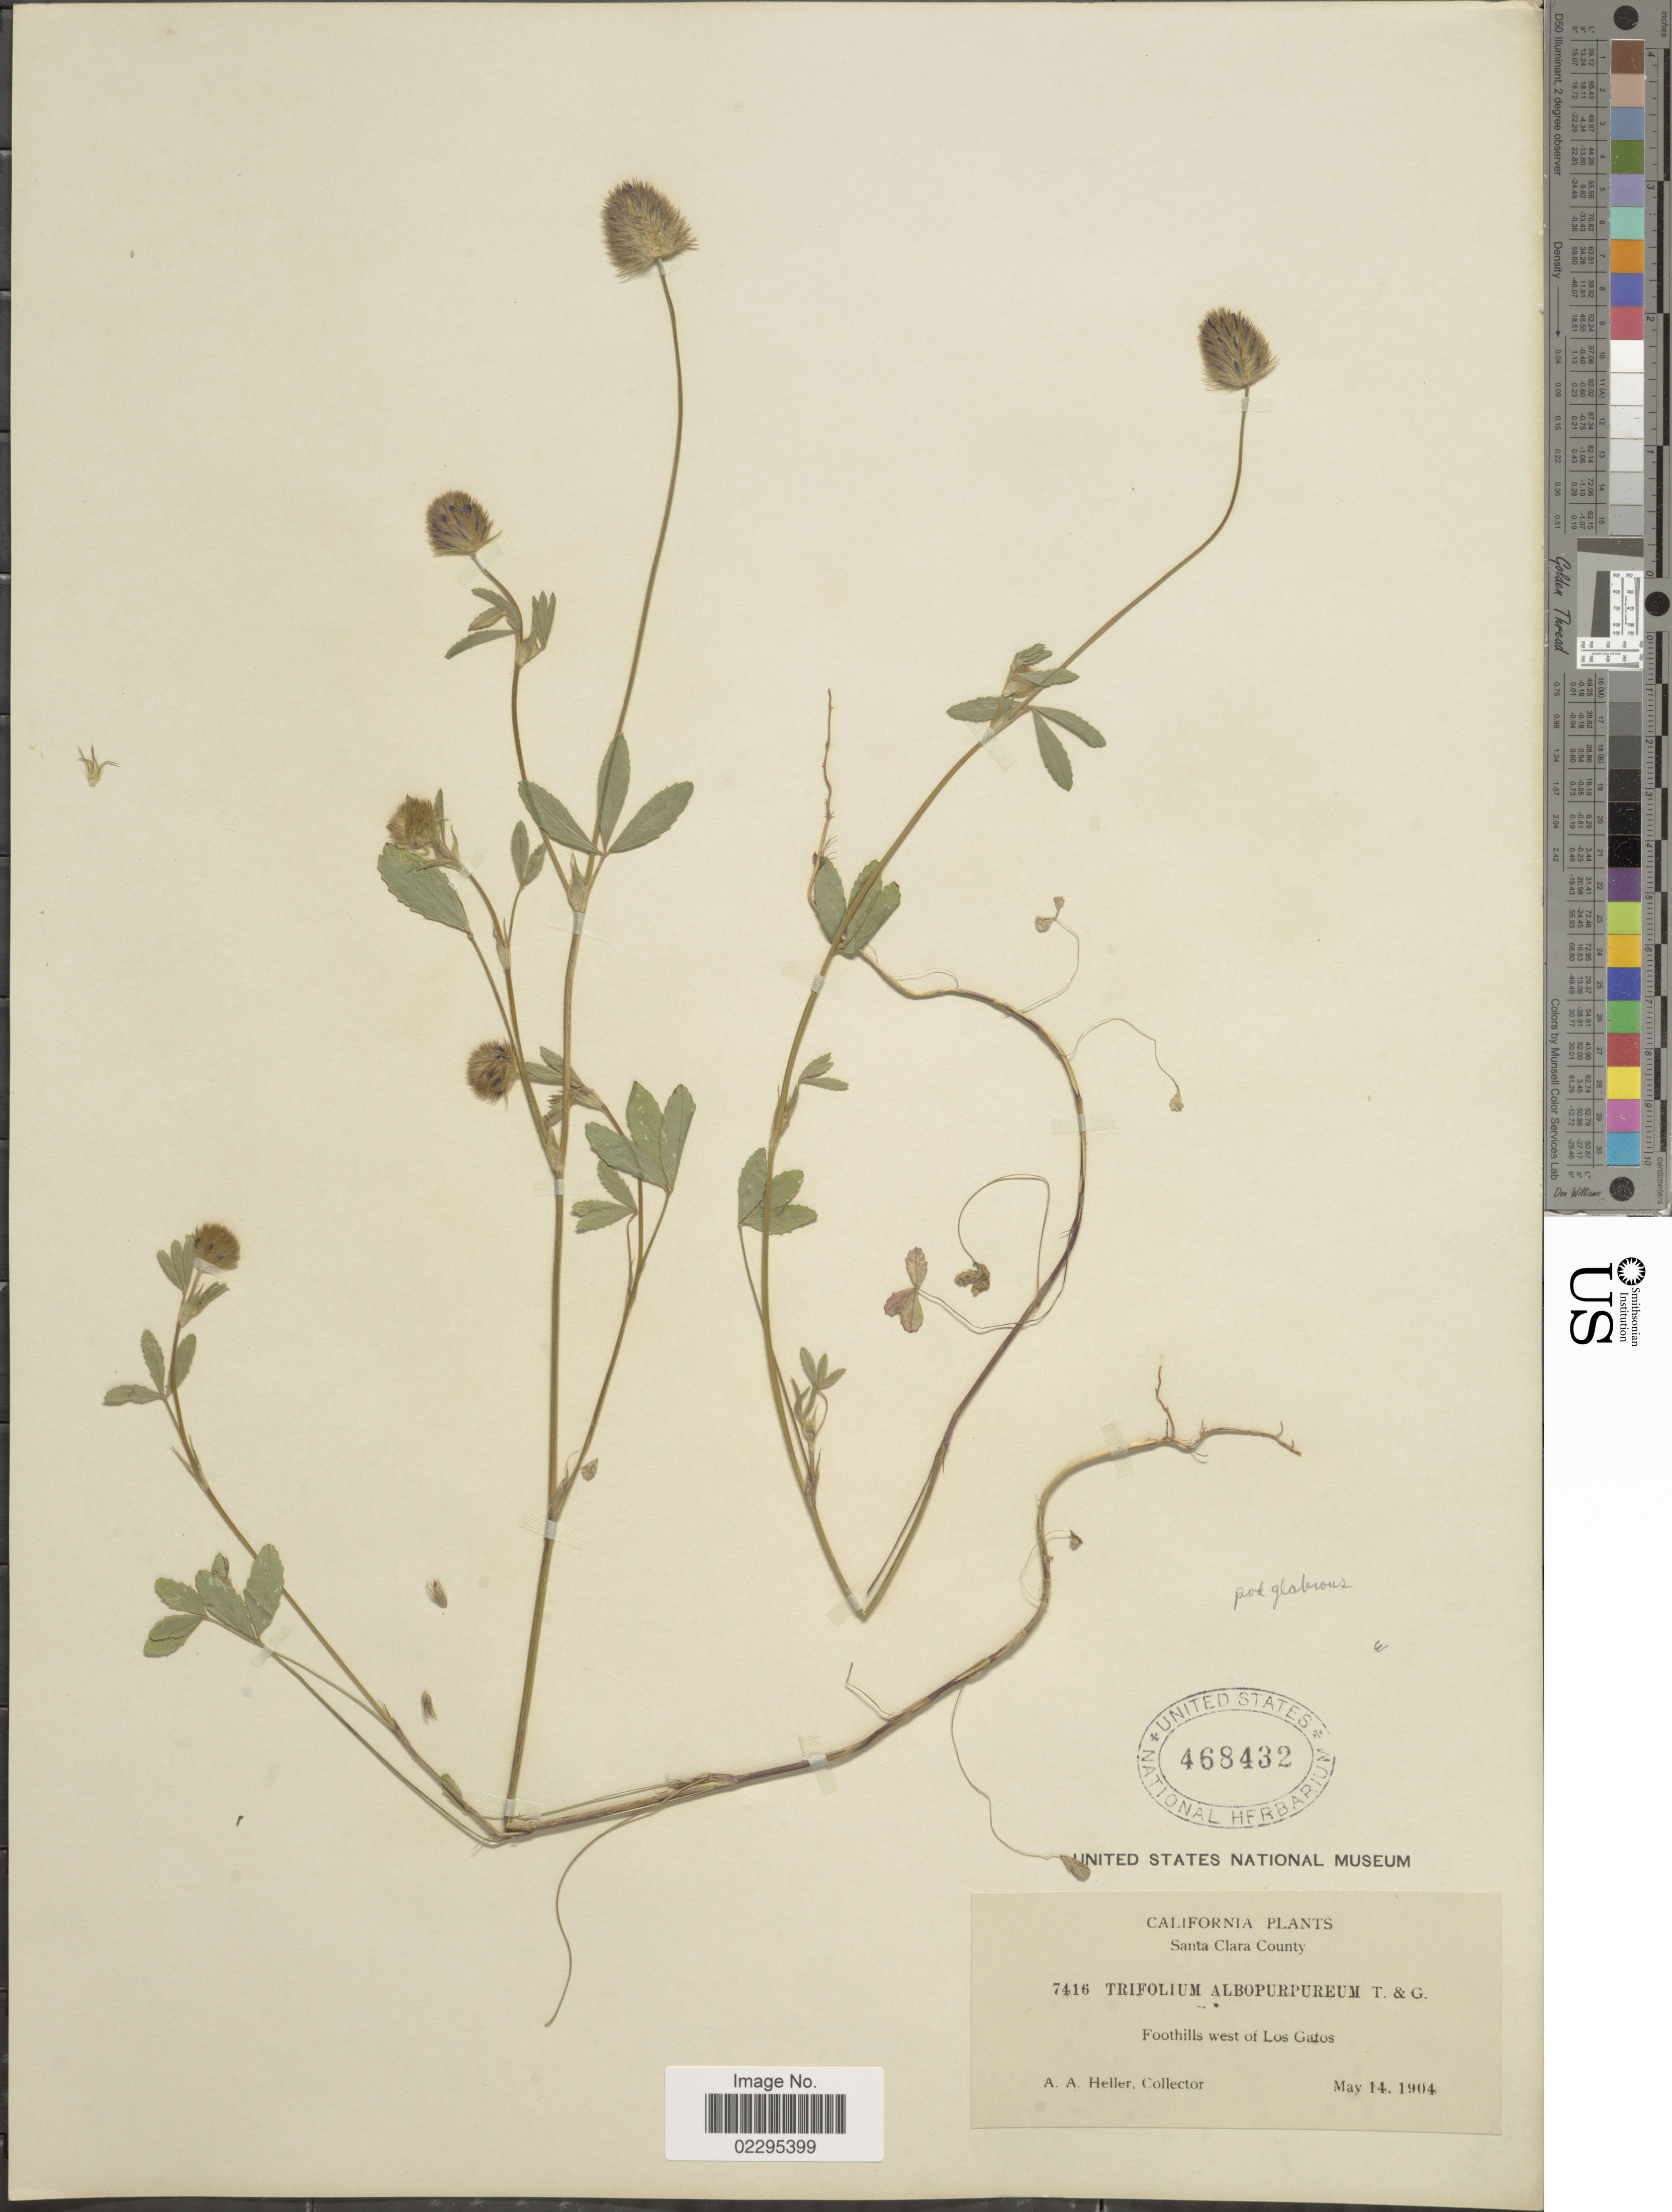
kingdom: Plantae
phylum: Tracheophyta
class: Magnoliopsida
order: Fabales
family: Fabaceae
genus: Trifolium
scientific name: Trifolium albopurpureum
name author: Torr. & A. Gray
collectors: A. A. Heller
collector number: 7416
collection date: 1904-05-14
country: United States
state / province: California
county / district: Santa Clara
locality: California, Santa Clara, Foothills west of Los Gatos.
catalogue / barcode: US 468432